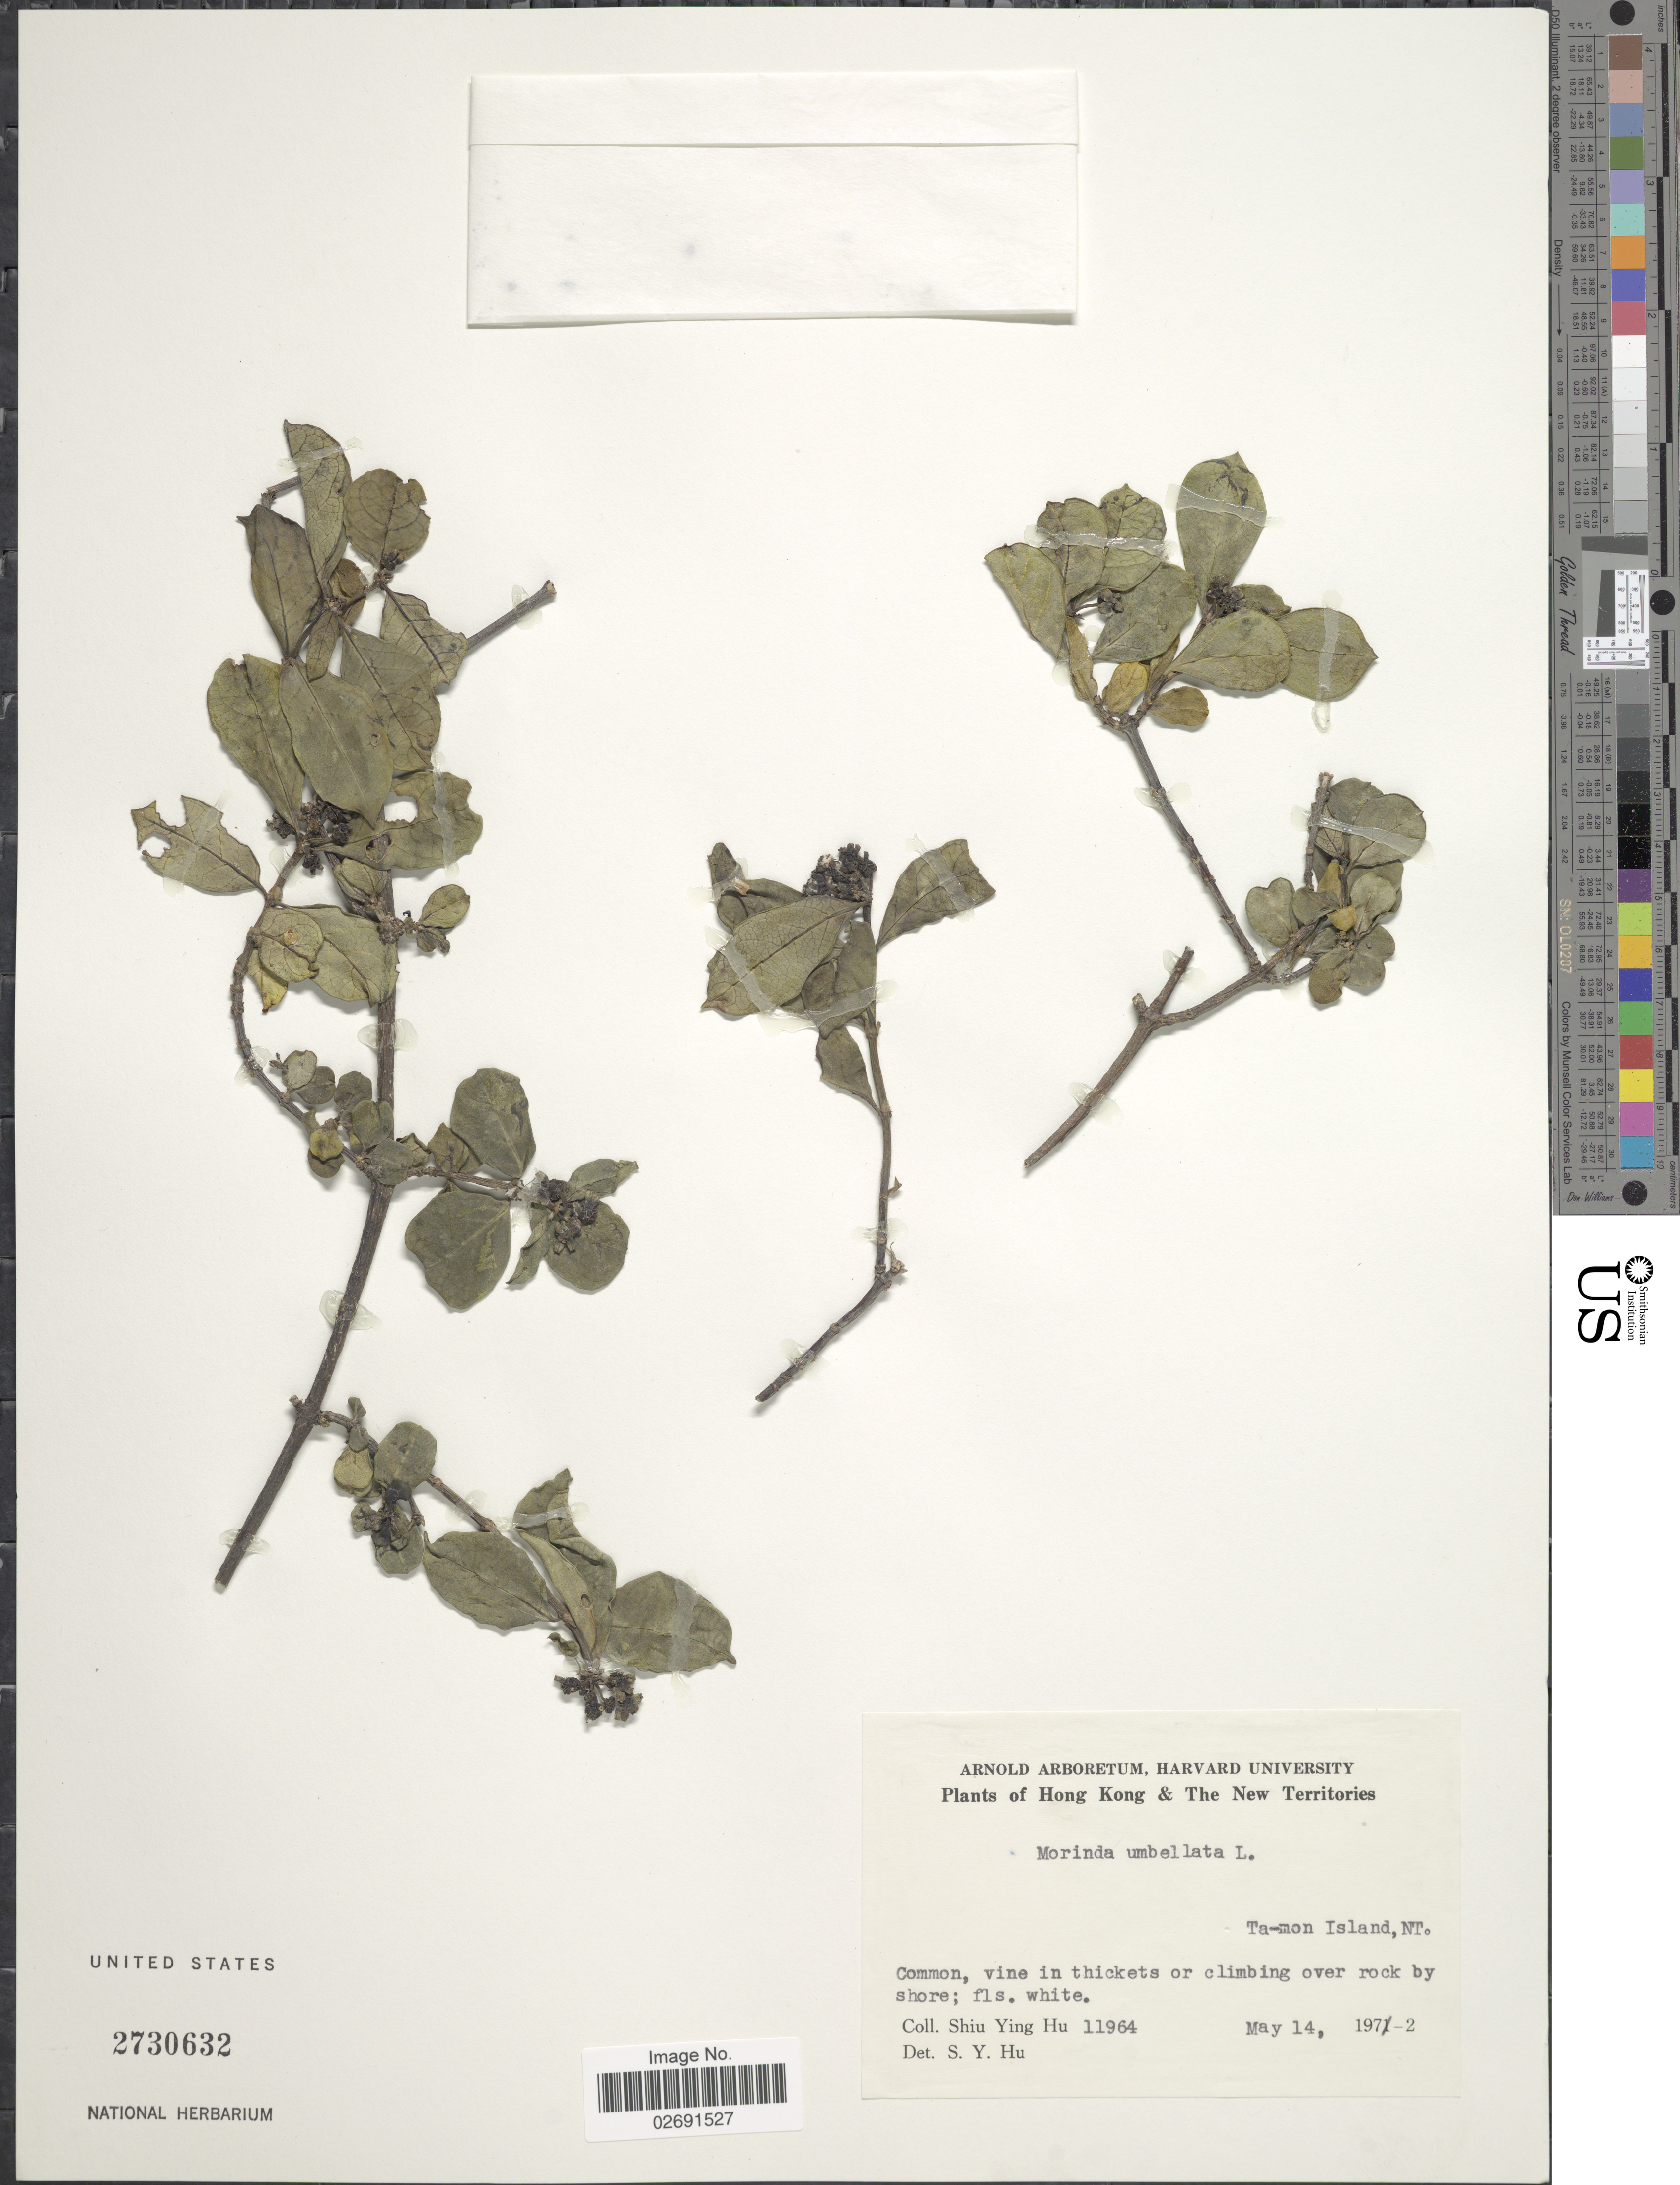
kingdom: Plantae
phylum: Tracheophyta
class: Magnoliopsida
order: Gentianales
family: Rubiaceae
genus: Gynochthodes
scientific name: Gynochthodes umbellata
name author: (L.) Razafim. & B. Bremer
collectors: S. Y. Hu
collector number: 11964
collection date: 1972-05-14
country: China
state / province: Hong Kong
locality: Hong Kong & The New Territories, Ta-mon Island, NT.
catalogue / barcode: US 2730632